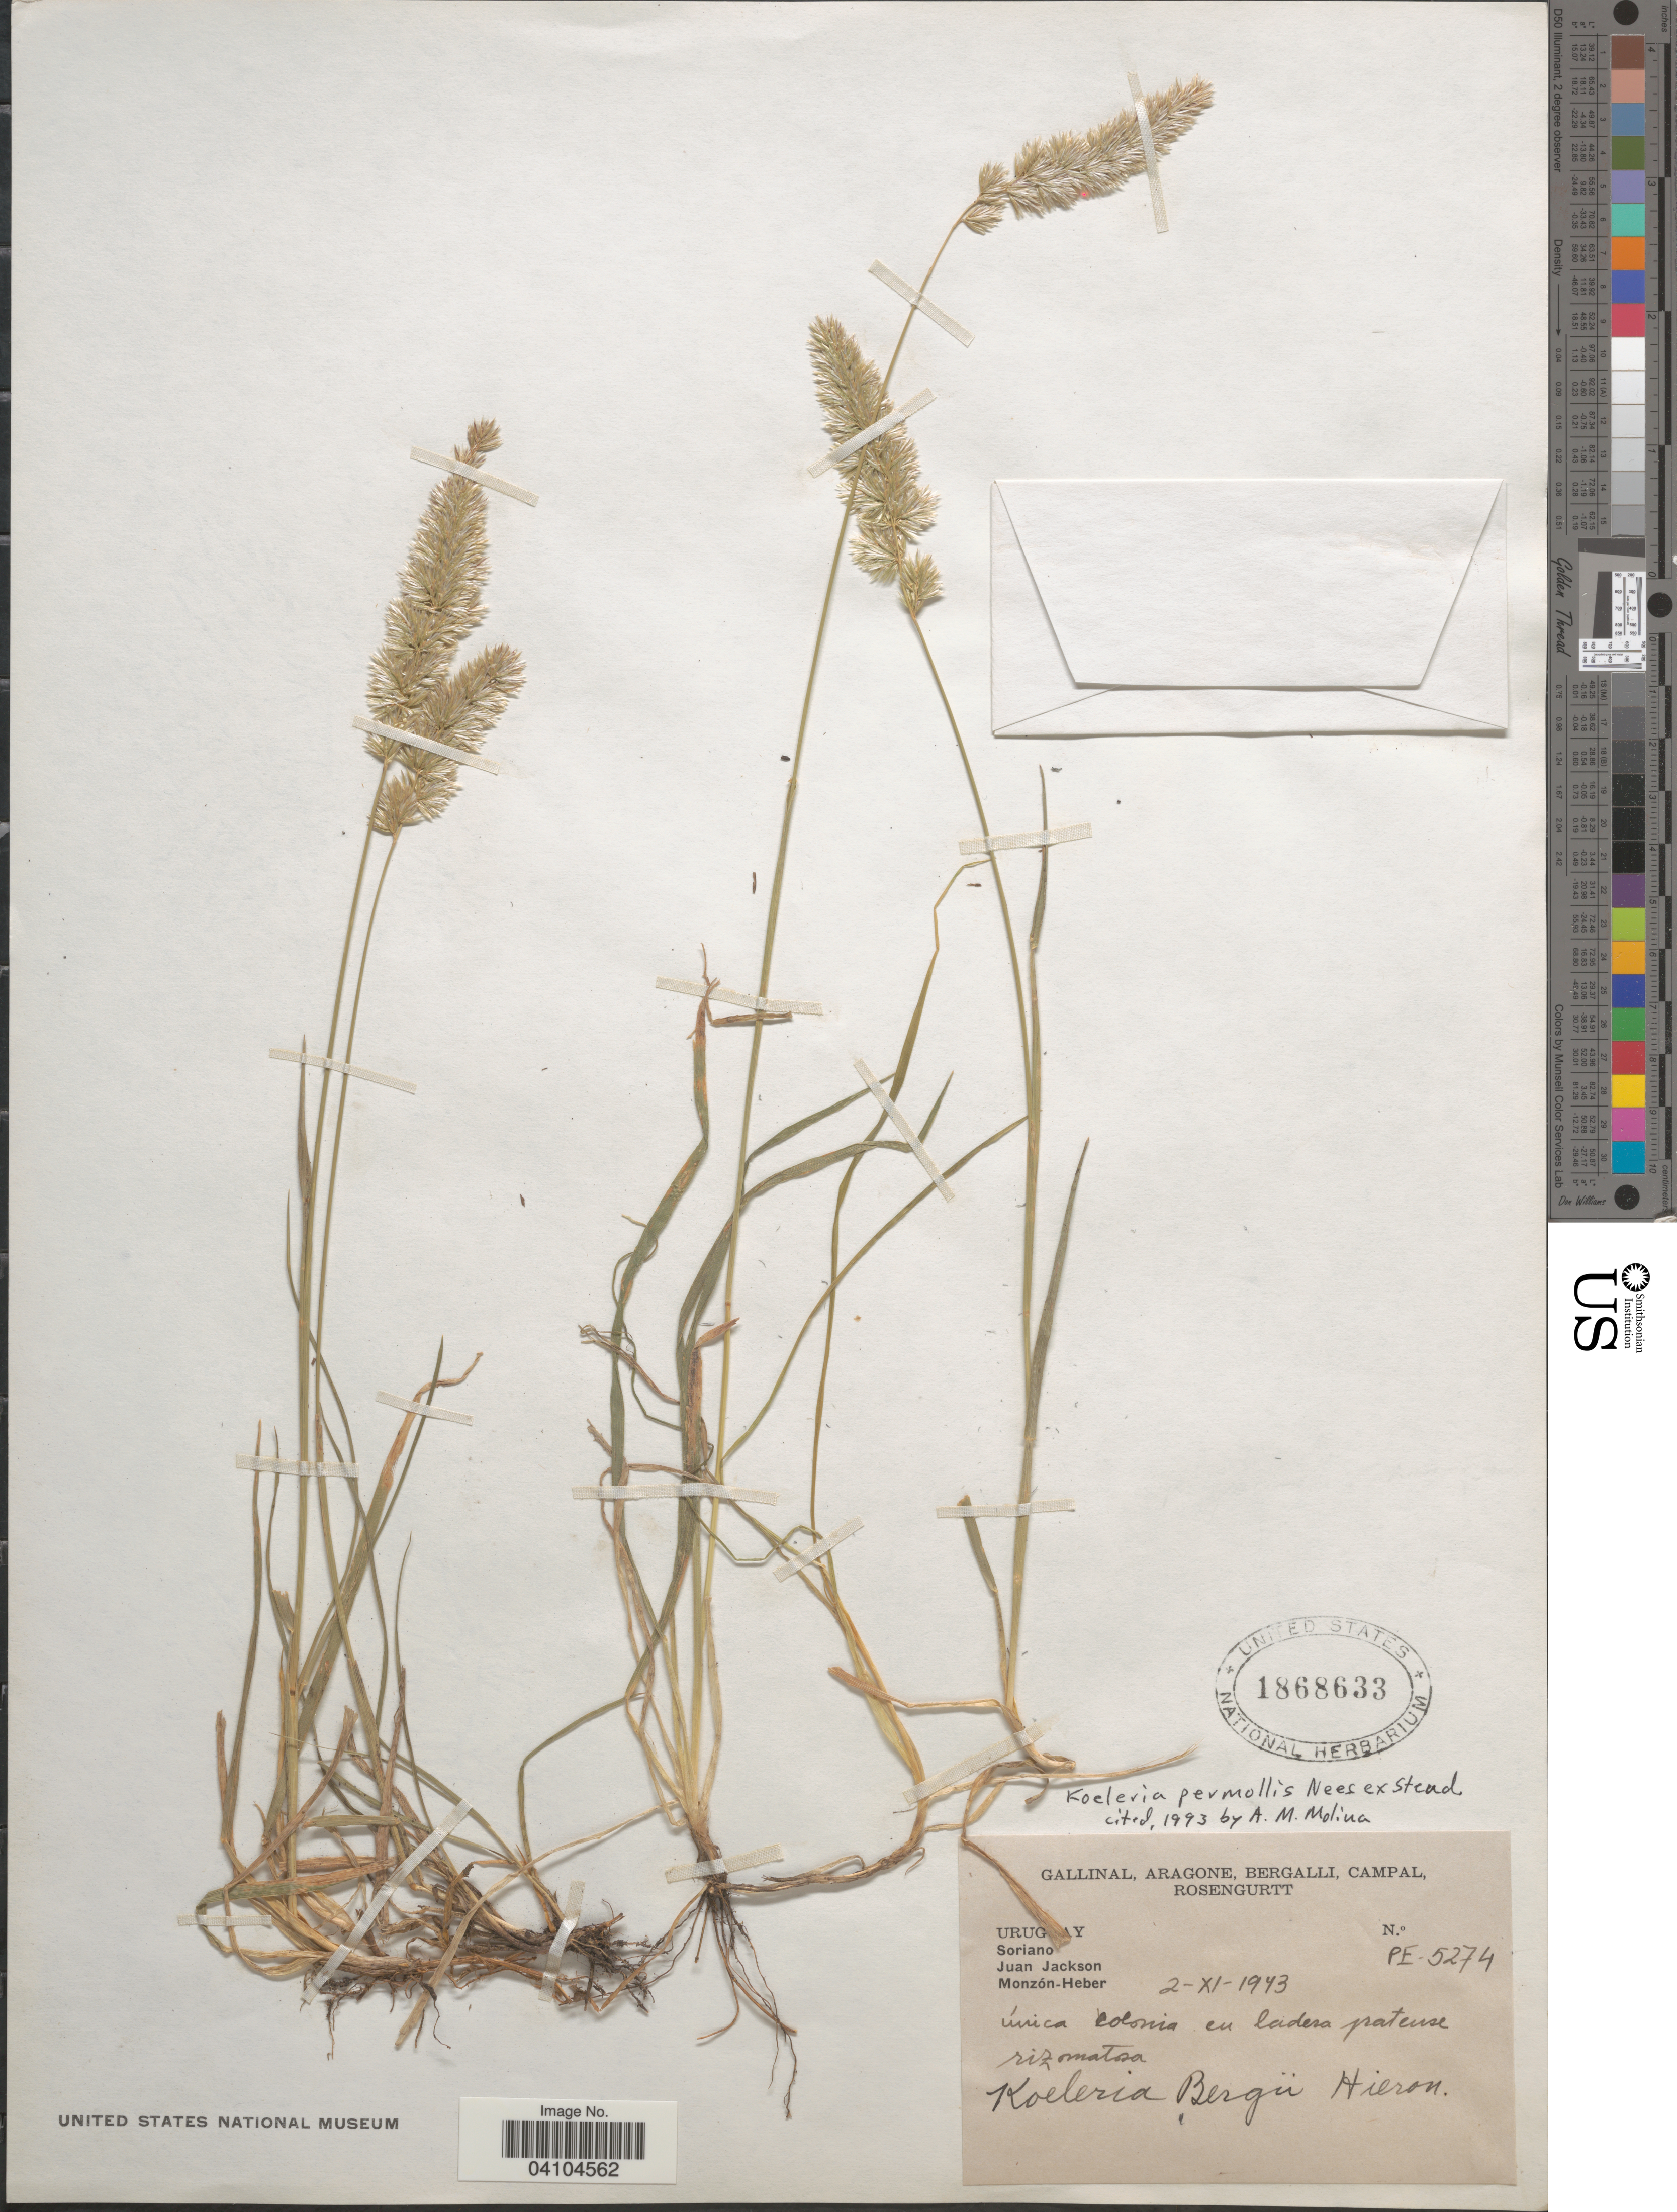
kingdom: Plantae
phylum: Tracheophyta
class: Liliopsida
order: Poales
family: Poaceae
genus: Koeleria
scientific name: Koeleria permollis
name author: Nees ex Steud.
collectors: J. Jackson & Monzon-Heber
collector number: PE-5274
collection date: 1943-11-02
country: Uruguay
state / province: Soriano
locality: Única colonia en ladera patense rizomatosa.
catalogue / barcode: US 1868633